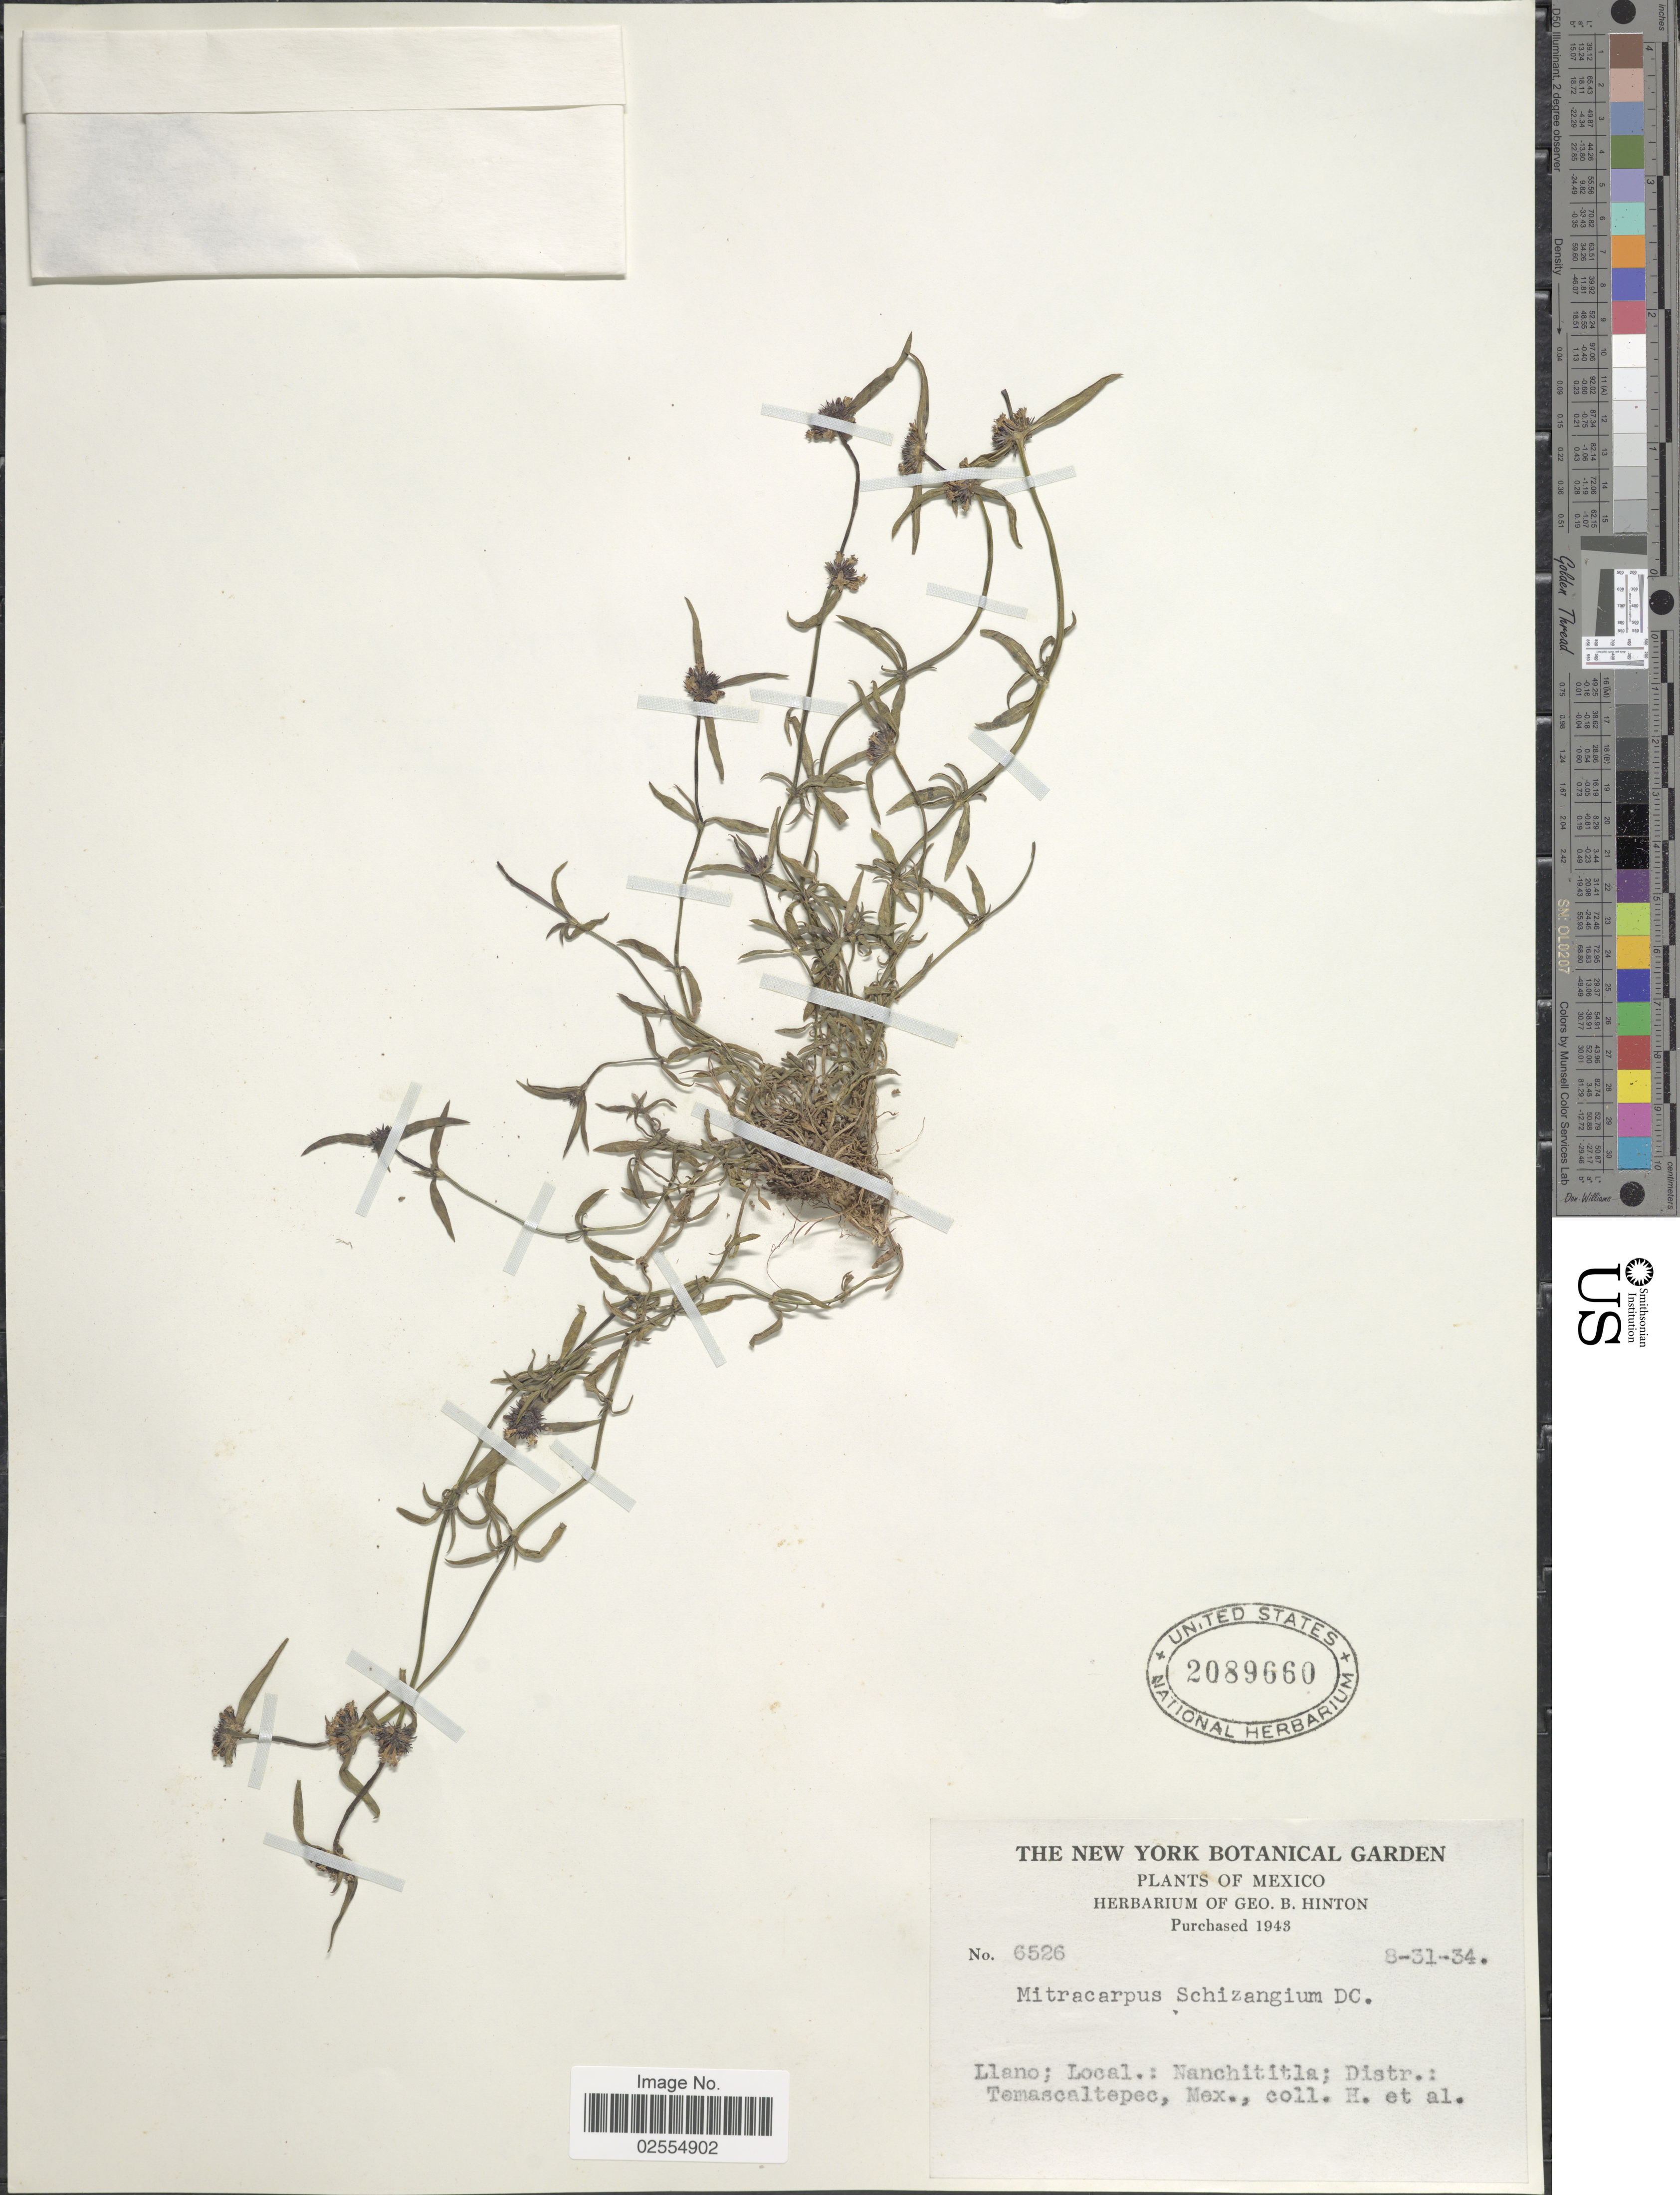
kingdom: Plantae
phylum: Tracheophyta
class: Magnoliopsida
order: Gentianales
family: Rubiaceae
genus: Mitracarpus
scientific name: Mitracarpus schizangius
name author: DC.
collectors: G. B. Hinton & et al.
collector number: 6526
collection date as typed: Transcribed d/m/y: 31/8/34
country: Mexico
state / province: México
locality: Nanchititla; Distr.: Temascaltepec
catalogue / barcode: US 2089660